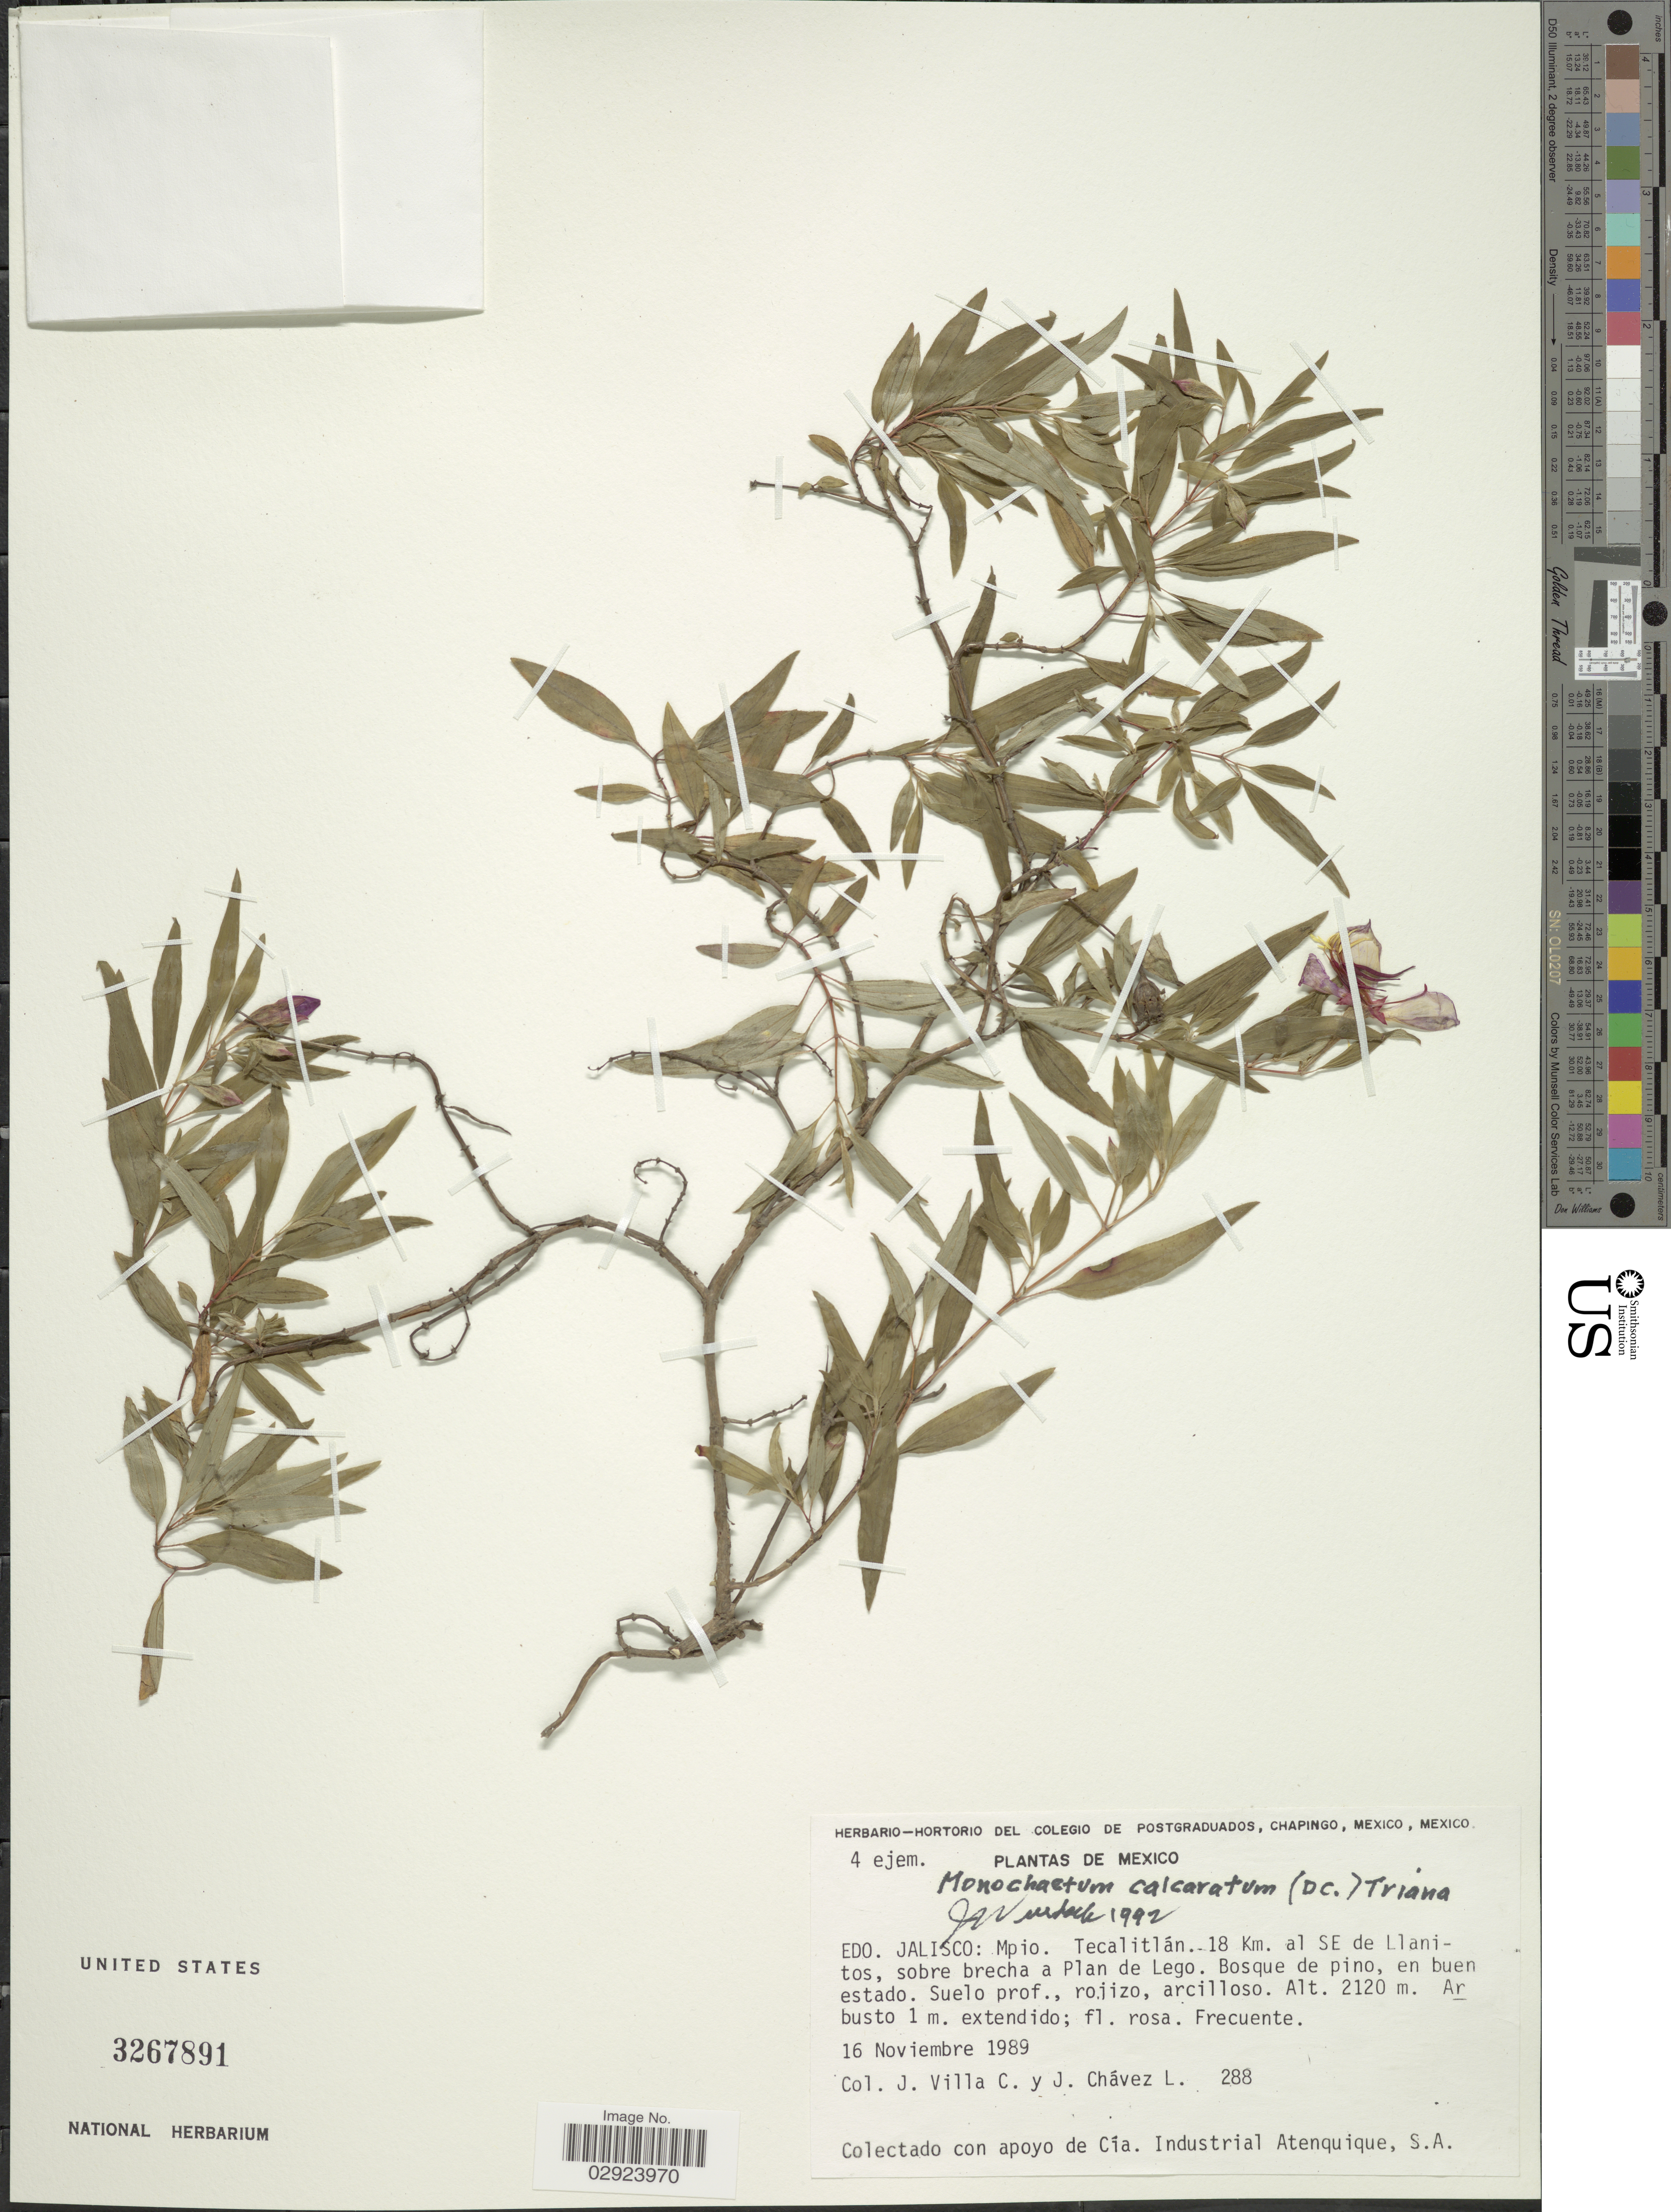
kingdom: Plantae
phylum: Tracheophyta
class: Magnoliopsida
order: Myrtales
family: Melastomataceae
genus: Monochaetum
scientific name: Monochaetum calcaratum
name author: (DC.) Triana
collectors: J. Villa C. & J. Chavez L.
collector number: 288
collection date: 1989-11-16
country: Mexico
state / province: Jalisco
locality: Mpio. Tecalitlán. 18 Km. al SE de Llanitos, sobre brecha a Plan de Lego. Bosque de pino, en buen estado.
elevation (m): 2120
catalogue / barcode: US 3267891